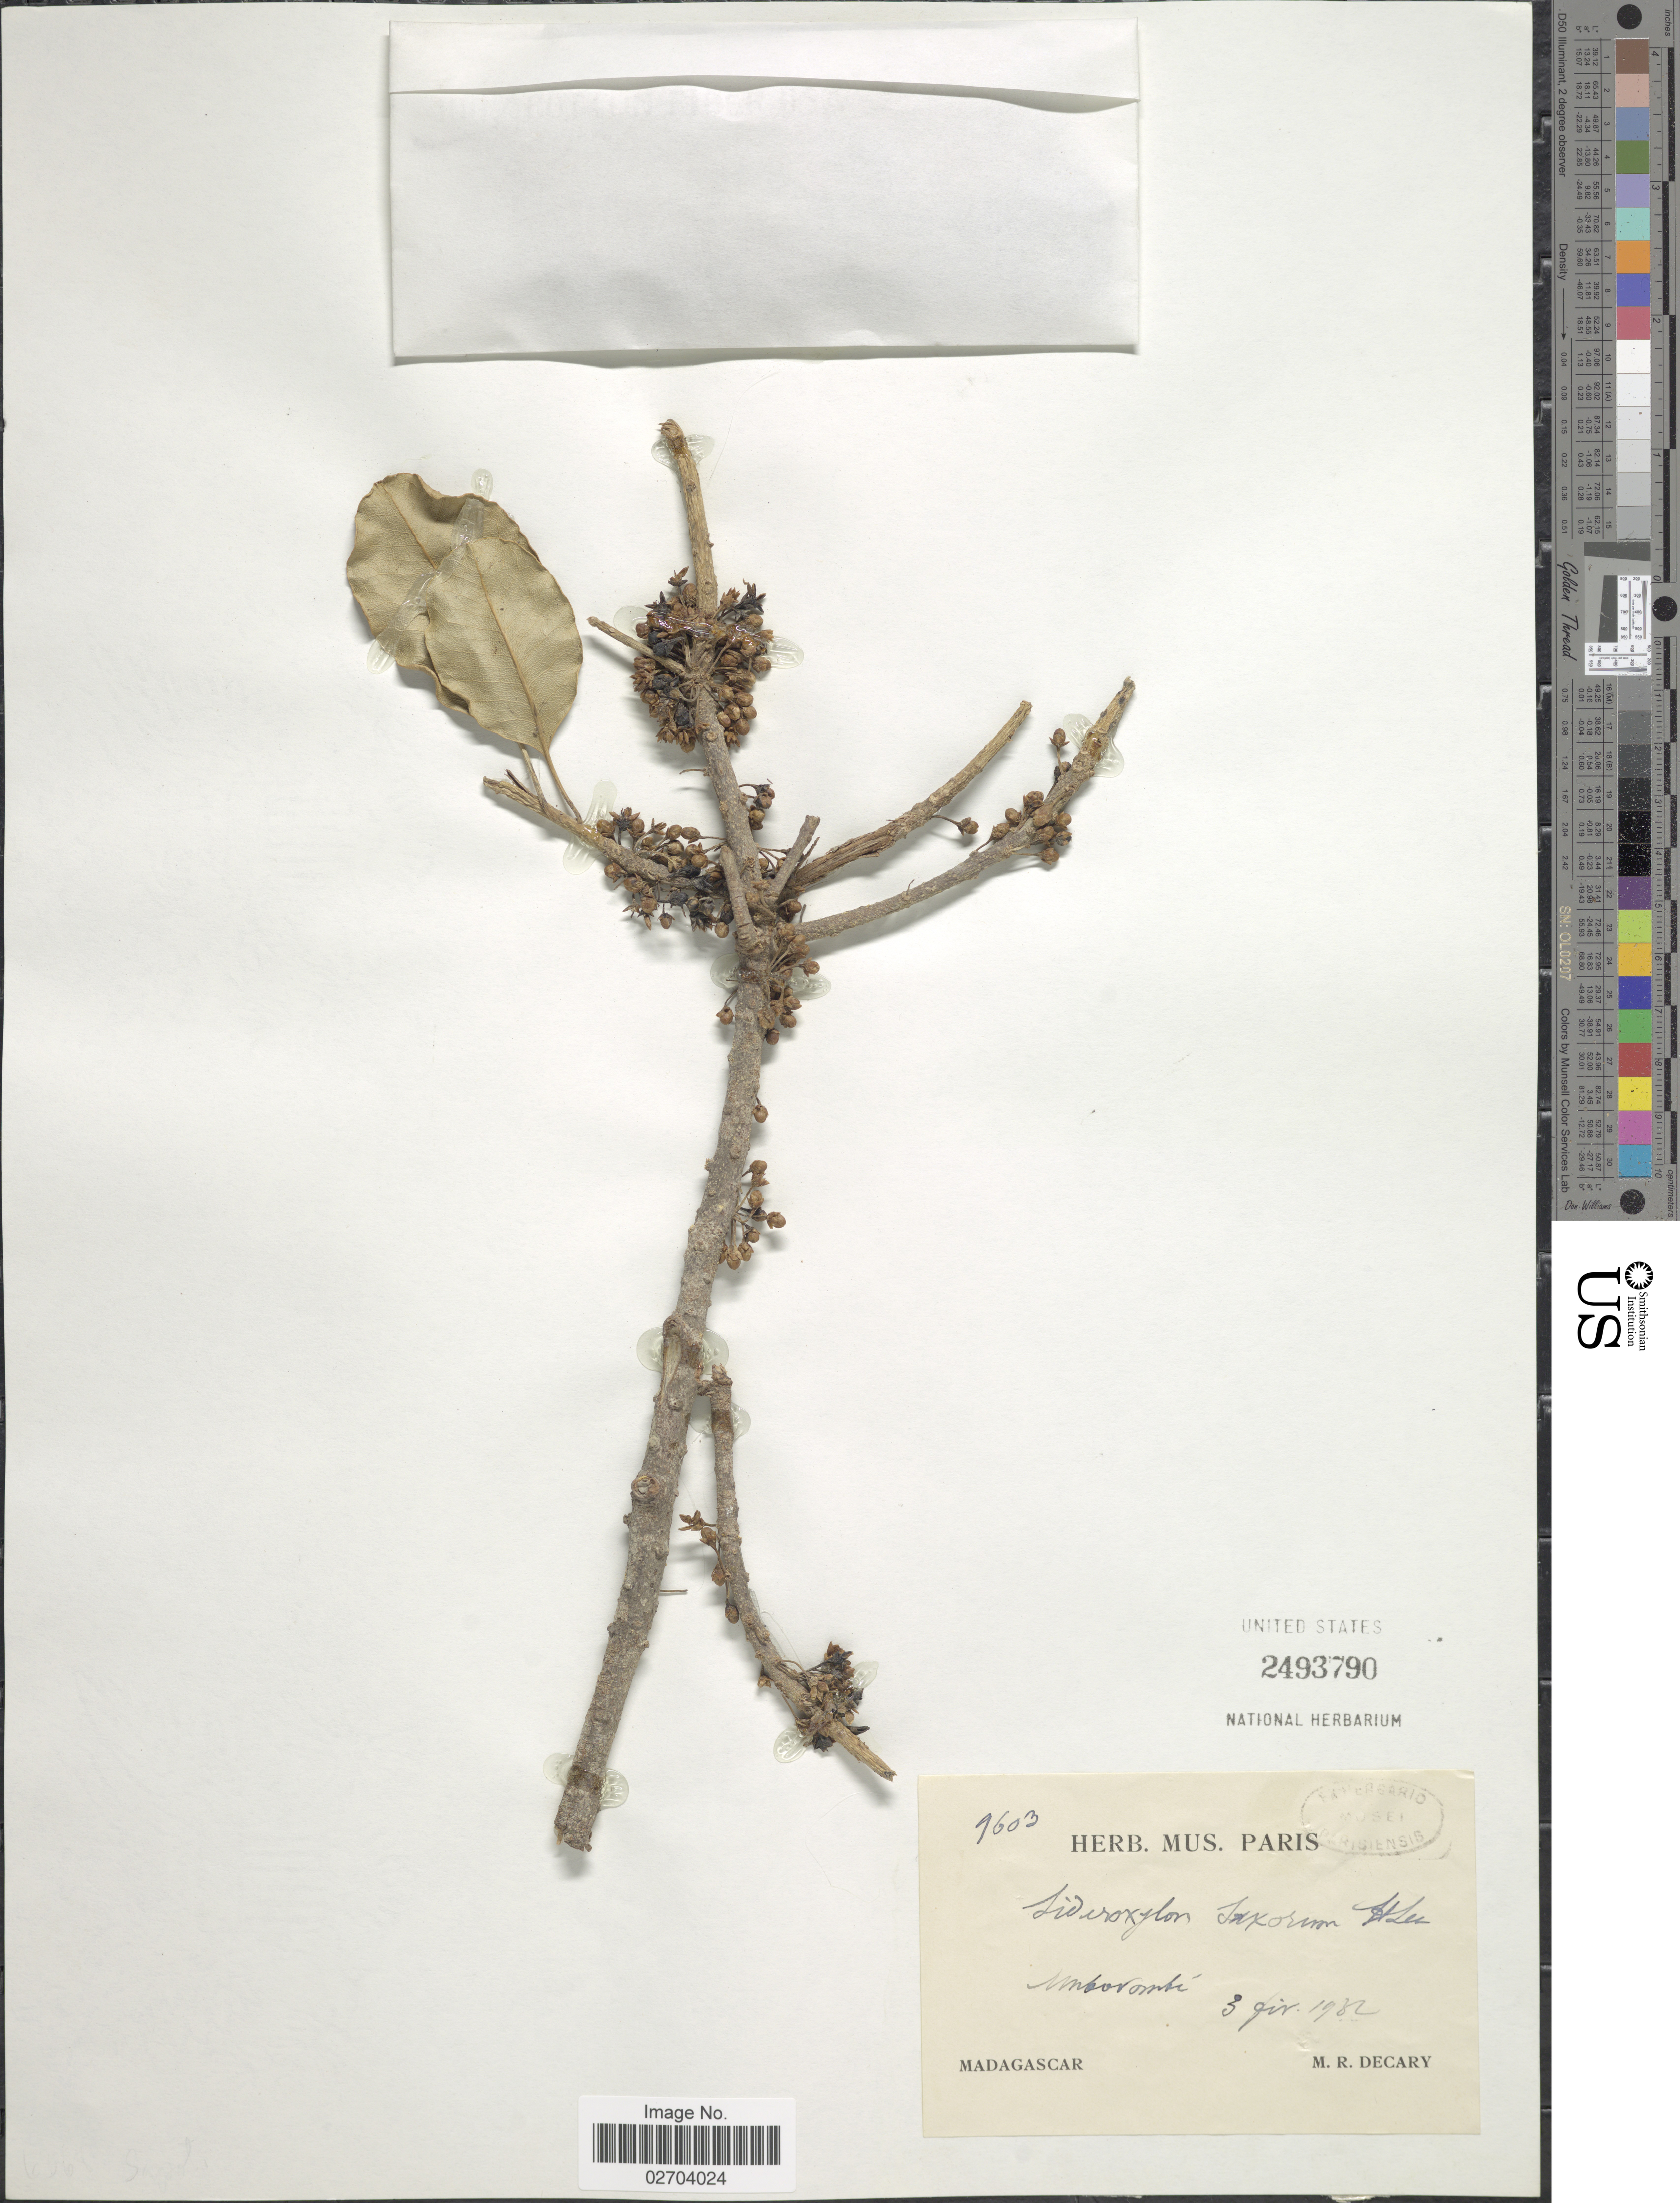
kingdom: Plantae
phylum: Tracheophyta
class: Magnoliopsida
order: Ericales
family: Sapotaceae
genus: Sideroxylon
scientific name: Sideroxylon saxorum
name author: Lecomte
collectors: R. Decary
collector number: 9603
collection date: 1932-02-03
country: Madagascar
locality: Ambovombe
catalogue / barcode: US 2493790